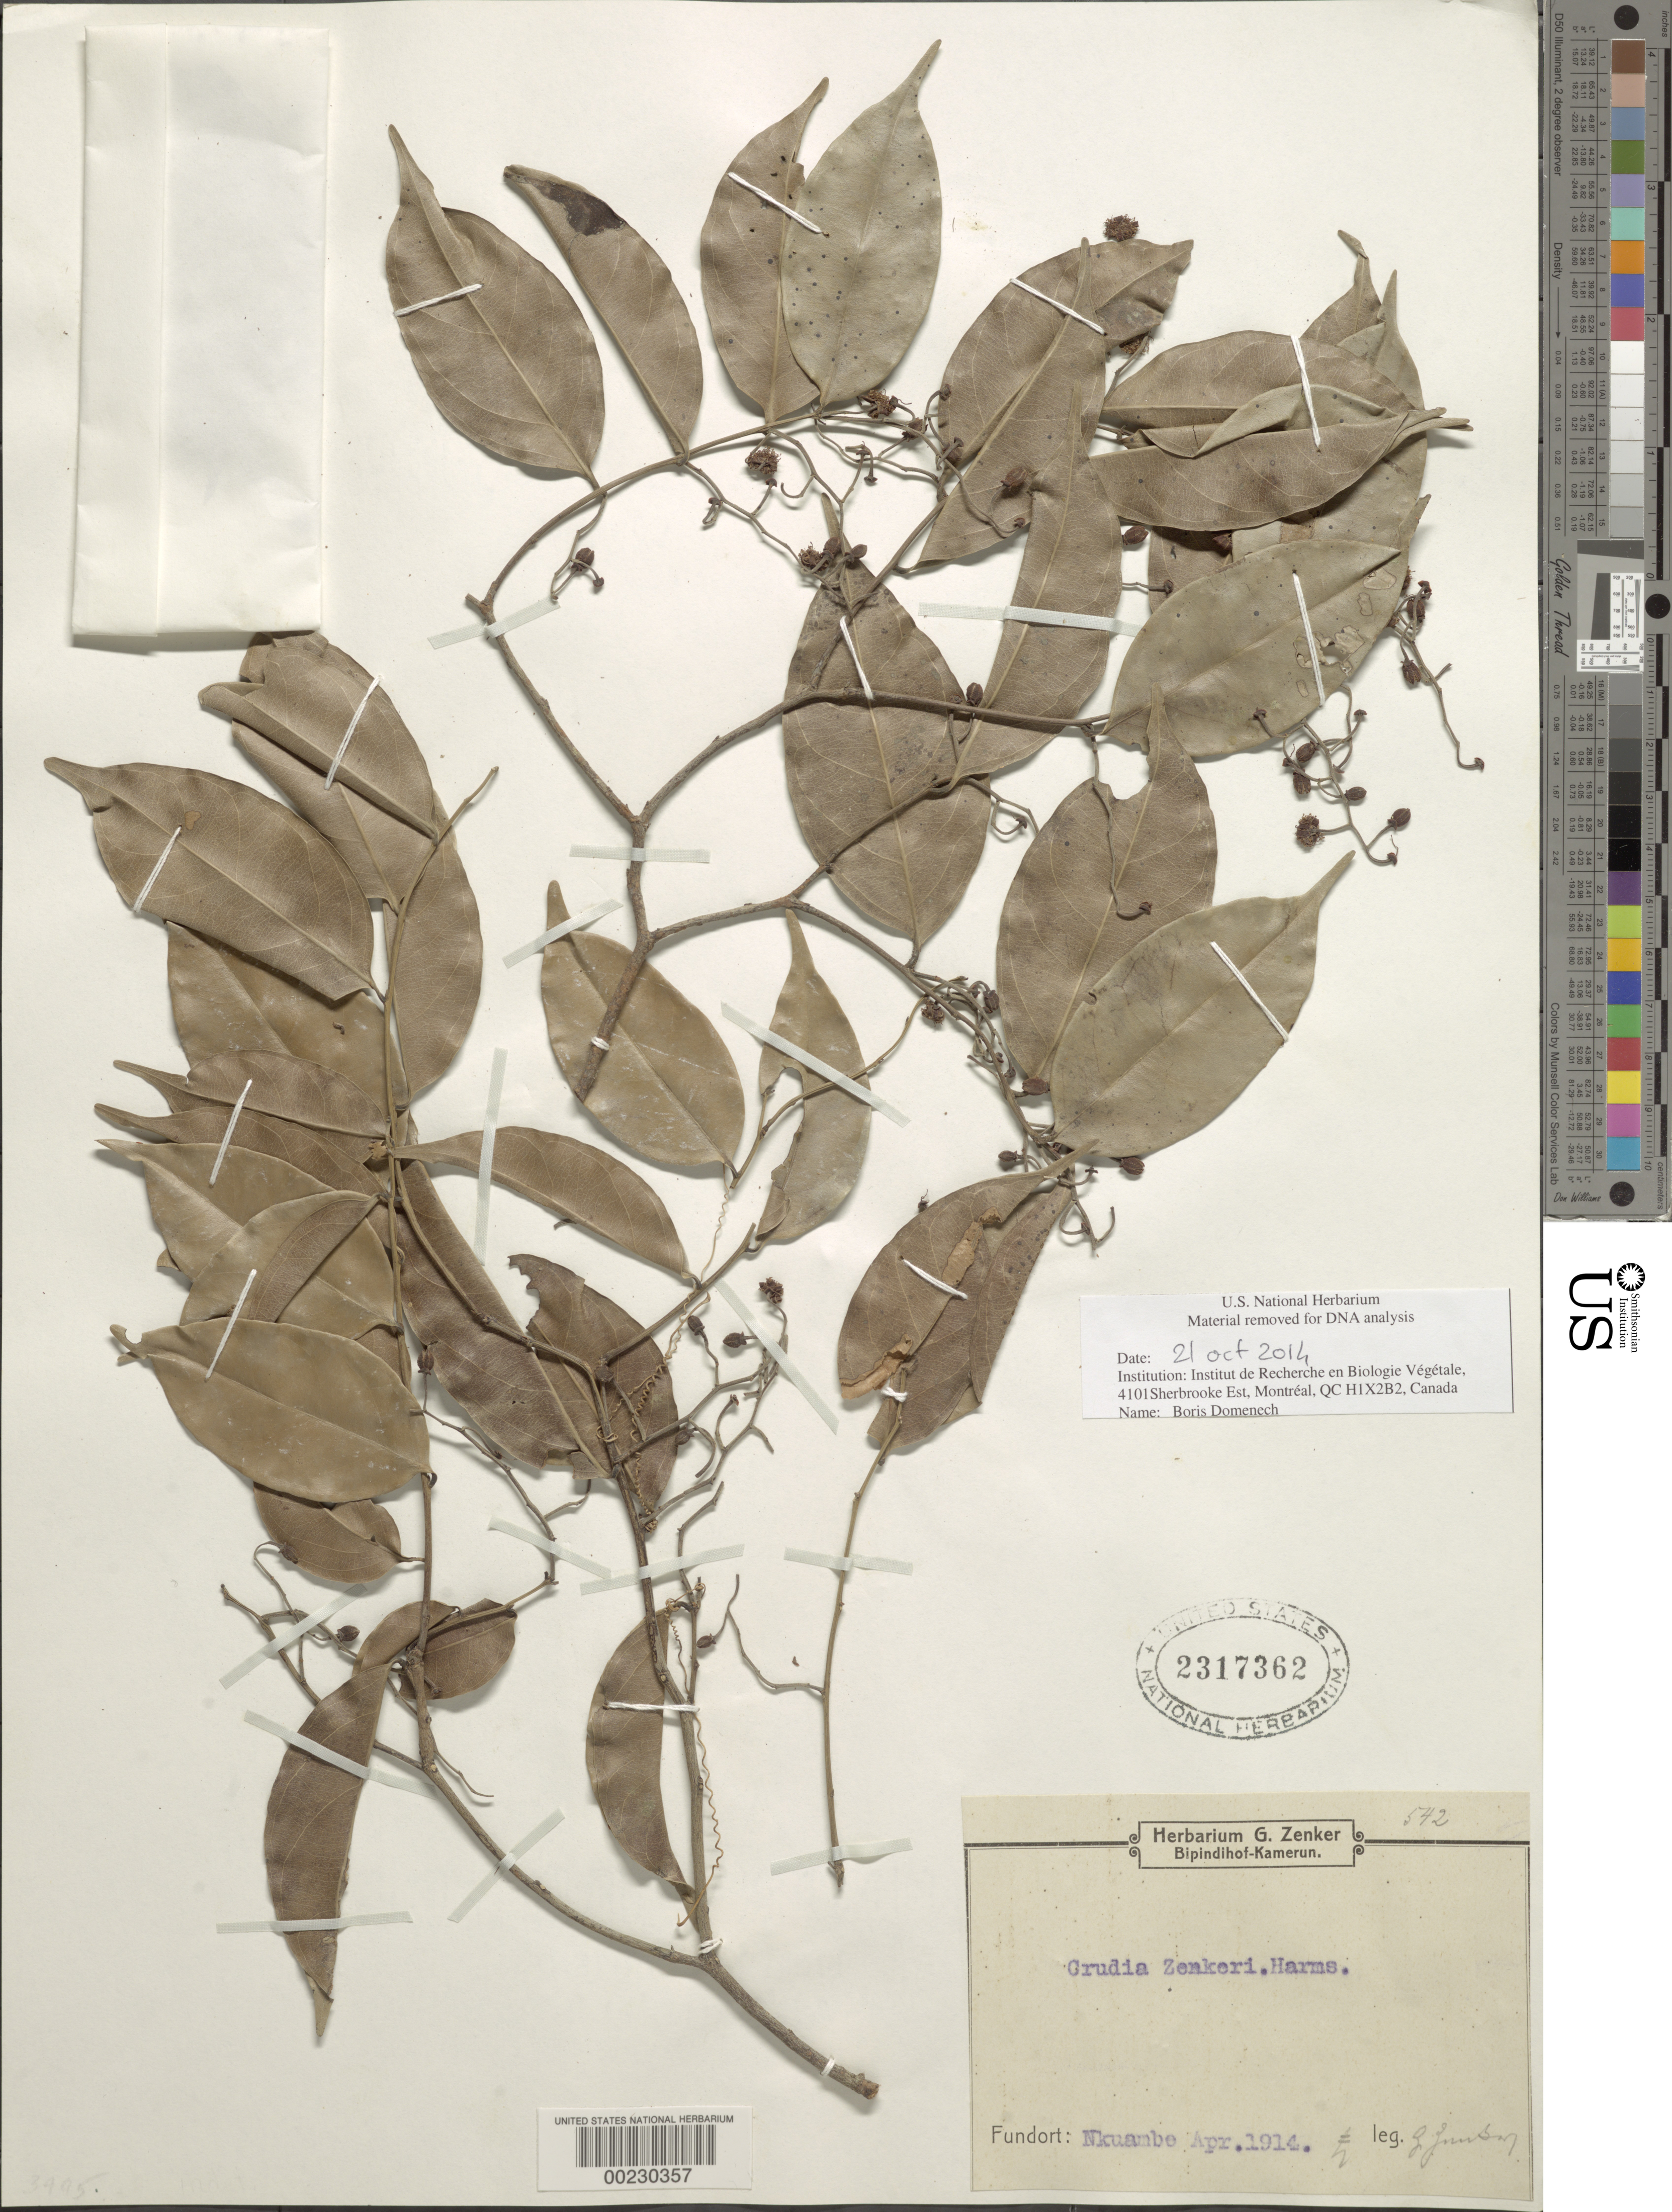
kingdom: Plantae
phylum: Tracheophyta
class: Magnoliopsida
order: Fabales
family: Fabaceae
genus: Crudia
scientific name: Crudia zenkeri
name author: Harms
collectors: G. A. Zenker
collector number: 542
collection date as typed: Apr 1914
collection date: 1914-04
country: Cameroon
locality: Nkuambe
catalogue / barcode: US 2317362